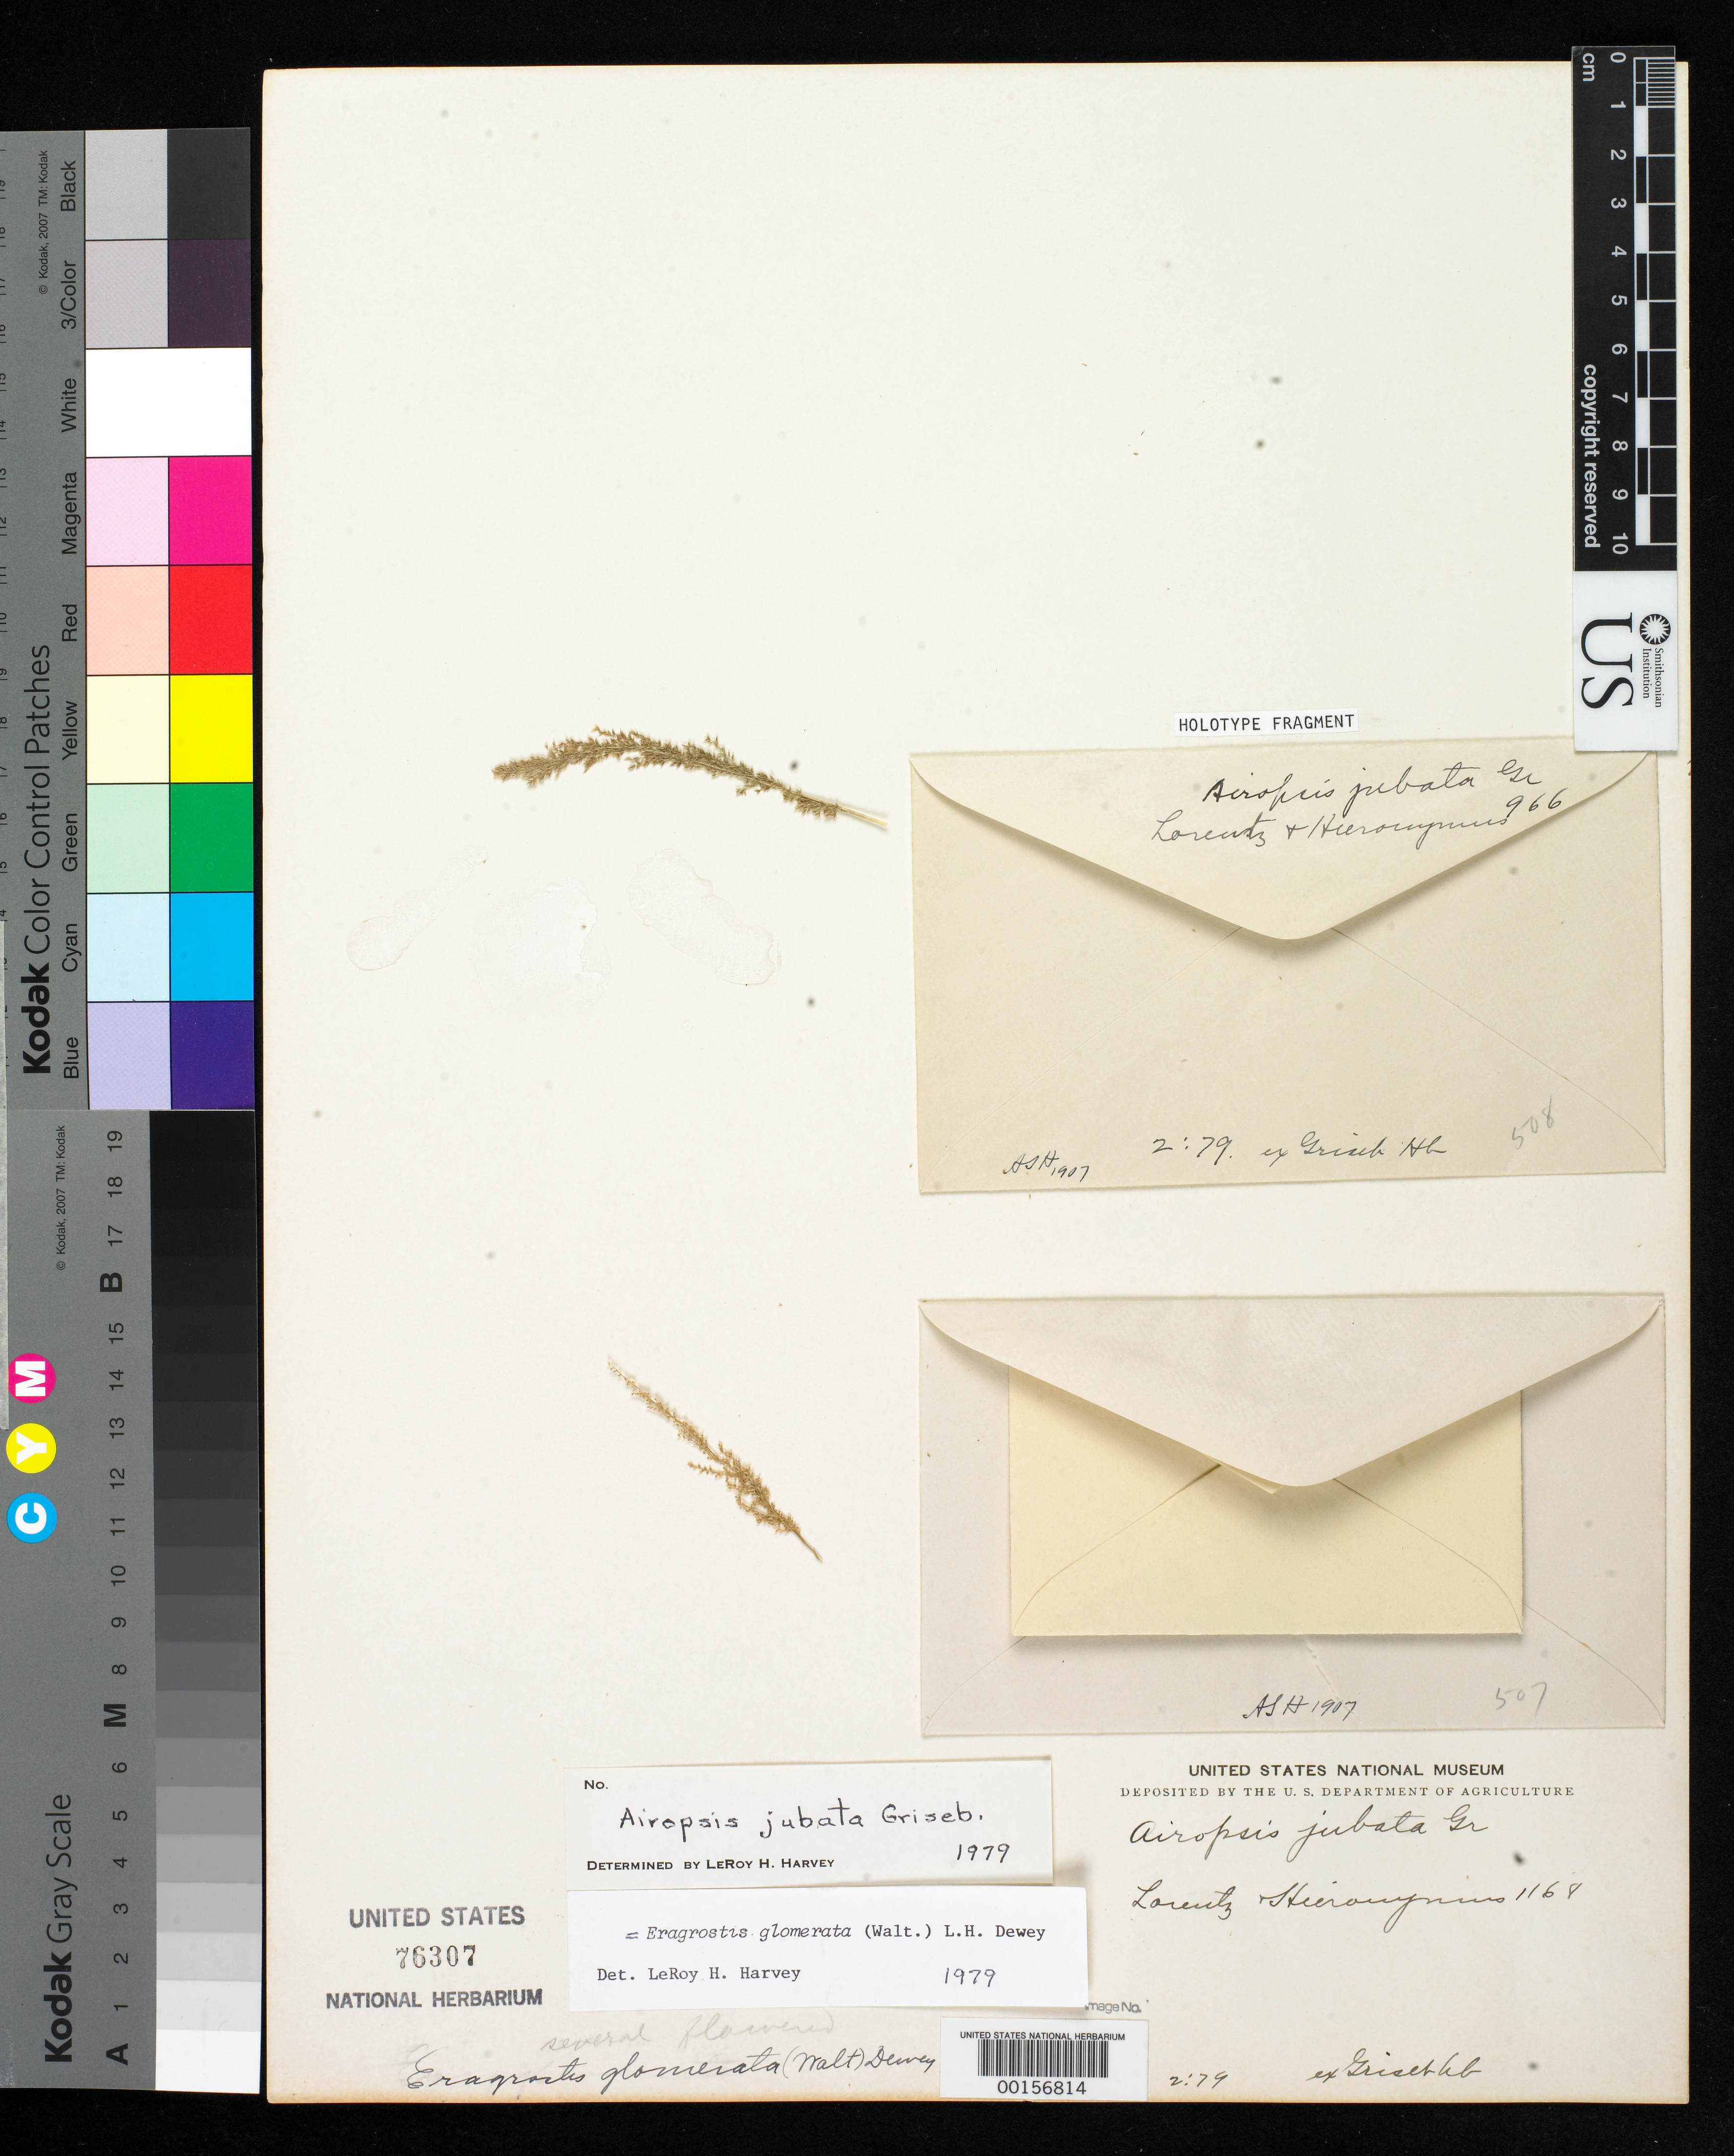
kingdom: Plantae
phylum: Tracheophyta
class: Liliopsida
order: Poales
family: Poaceae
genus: Airopsis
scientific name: Airopsis jubata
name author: Griseb.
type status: Type Fragment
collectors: P. G. Lorentz & G. H. Hieronymus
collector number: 1168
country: Argentina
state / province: Tucumán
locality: Tarija.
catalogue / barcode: US 76307